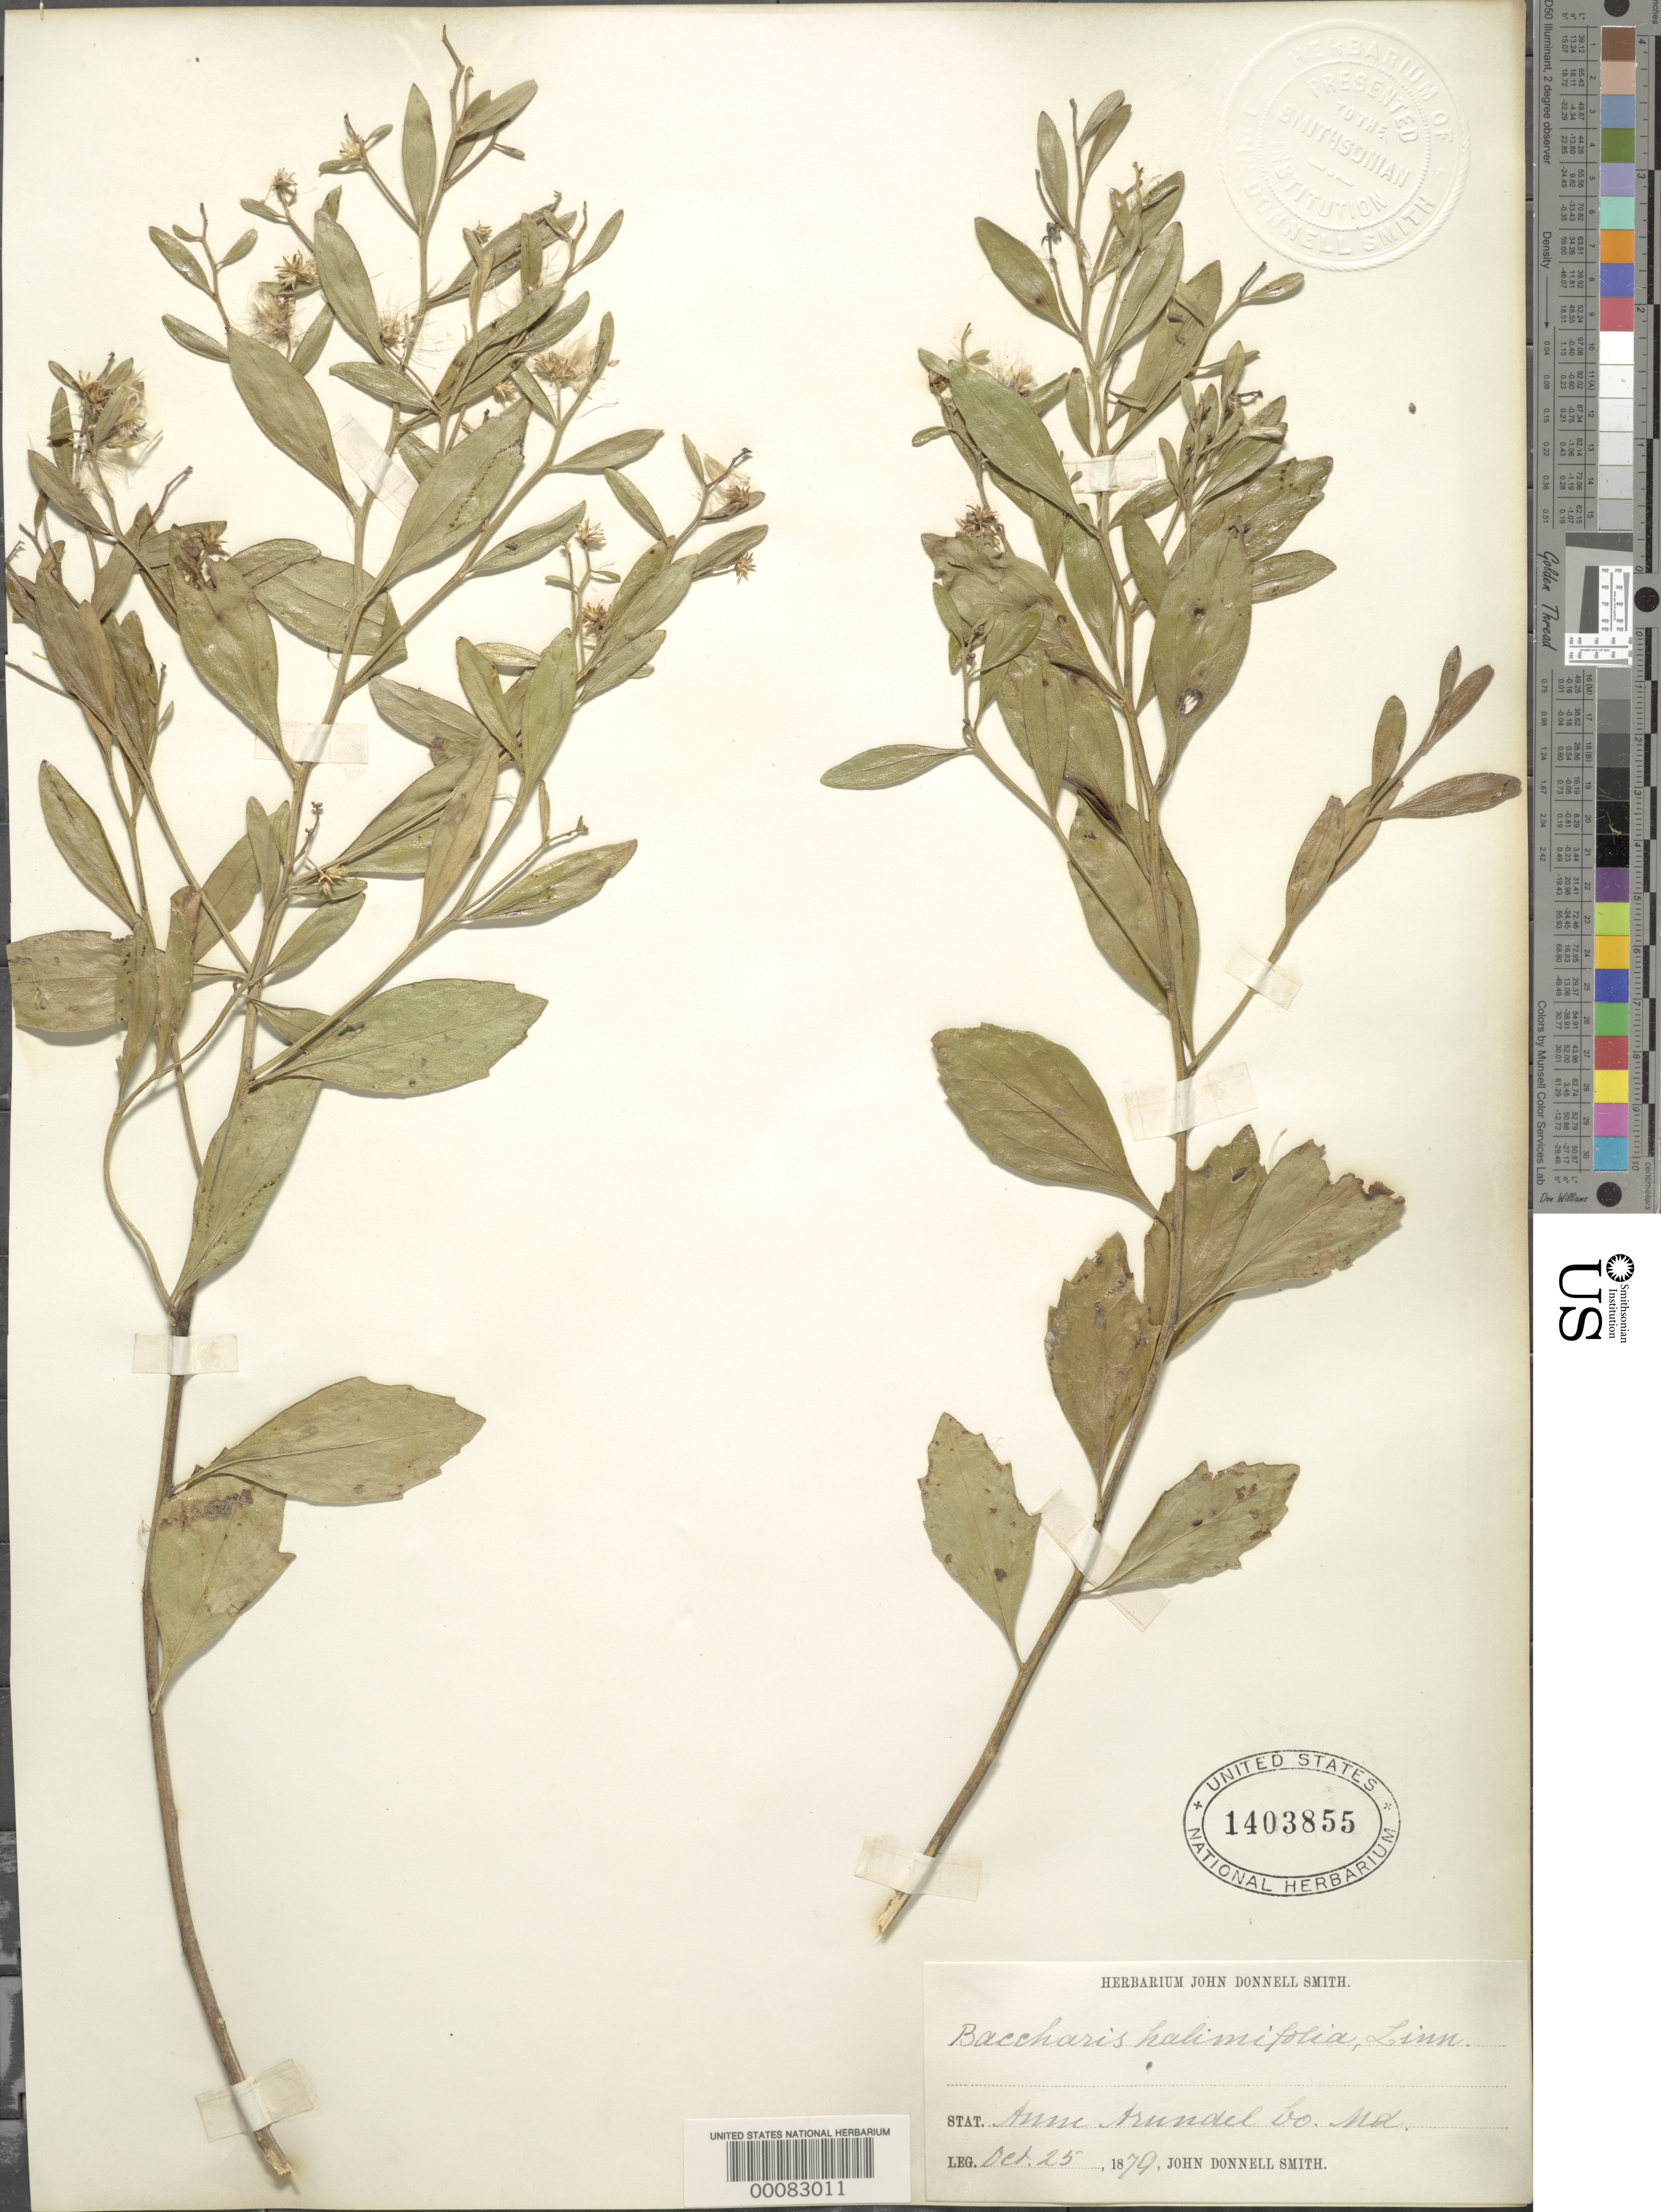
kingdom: Plantae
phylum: Tracheophyta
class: Magnoliopsida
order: Asterales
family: Asteraceae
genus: Baccharis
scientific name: Baccharis halimifolia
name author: L.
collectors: J. Donnell Smith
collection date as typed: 25 Oct 1879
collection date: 1879-10-25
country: United States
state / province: Maryland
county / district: Anne Arundel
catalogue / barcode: US 1403855